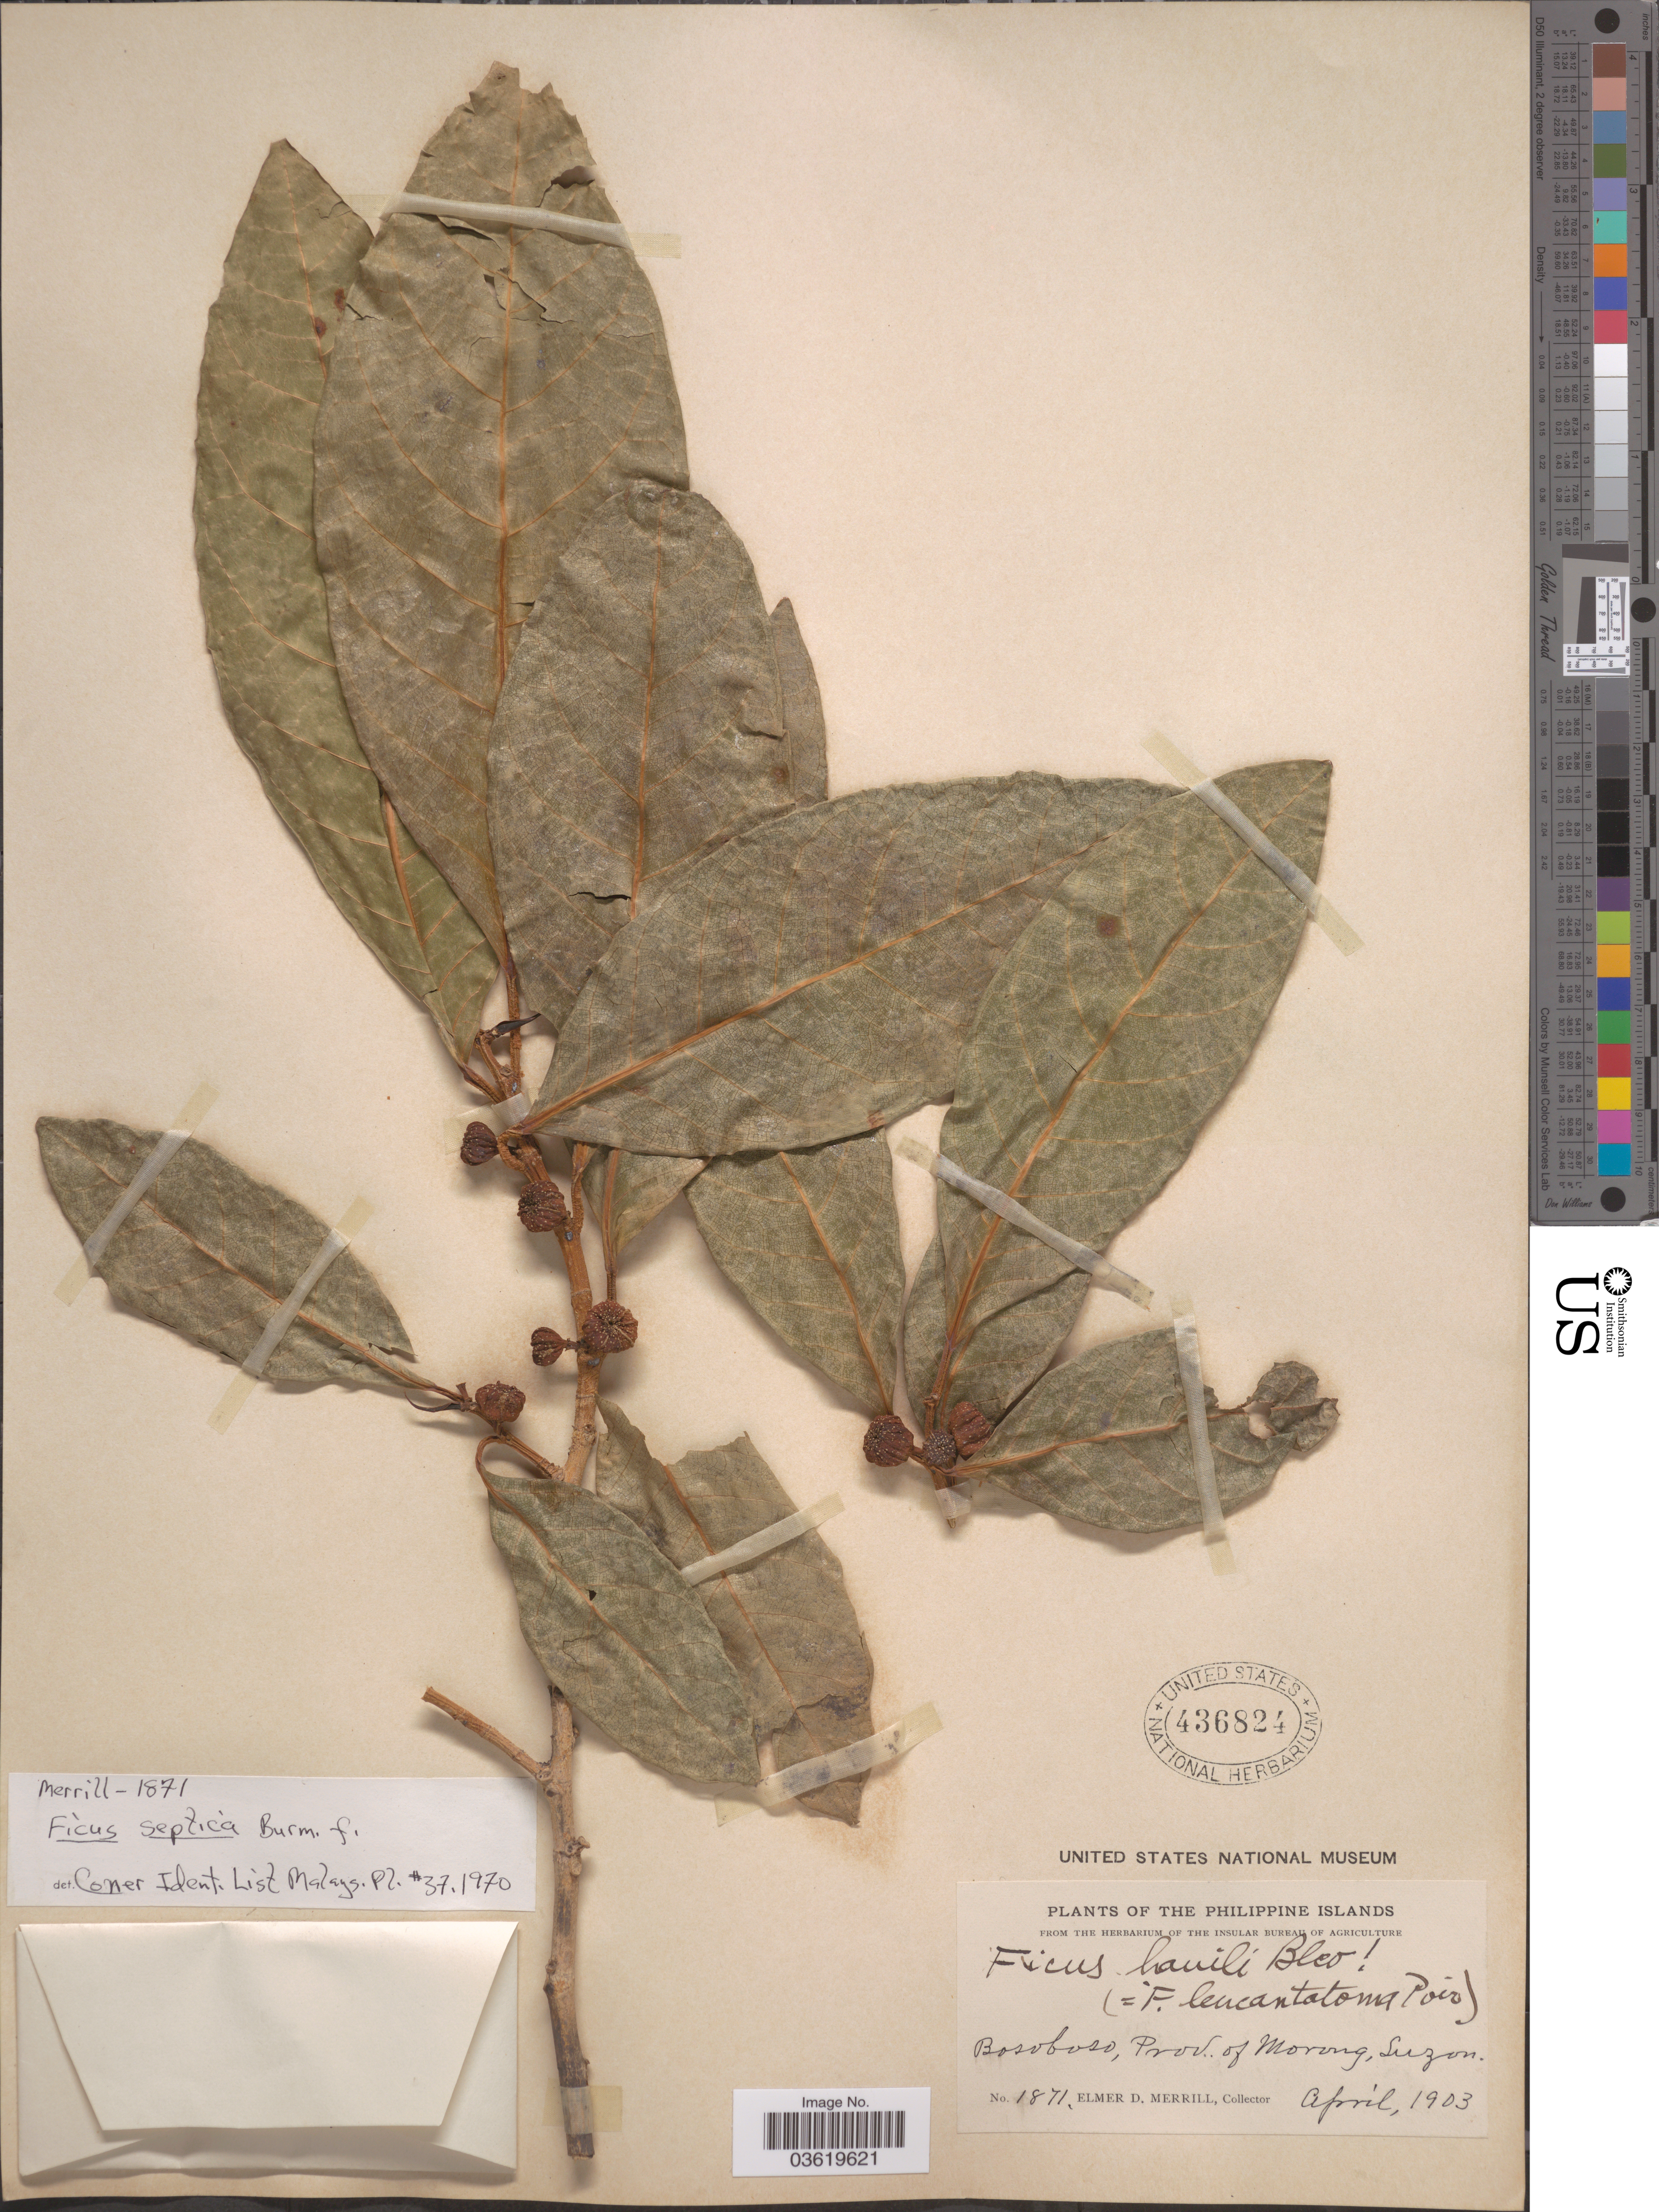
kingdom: Plantae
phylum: Tracheophyta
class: Magnoliopsida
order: Rosales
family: Moraceae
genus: Ficus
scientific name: Ficus septica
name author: Burm. f.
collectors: E. D. Merrill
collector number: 1871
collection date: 1903-04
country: Philippines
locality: Philippine Islands. Bosoboso, Prov. of Morong, Luzon.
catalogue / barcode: US 436824